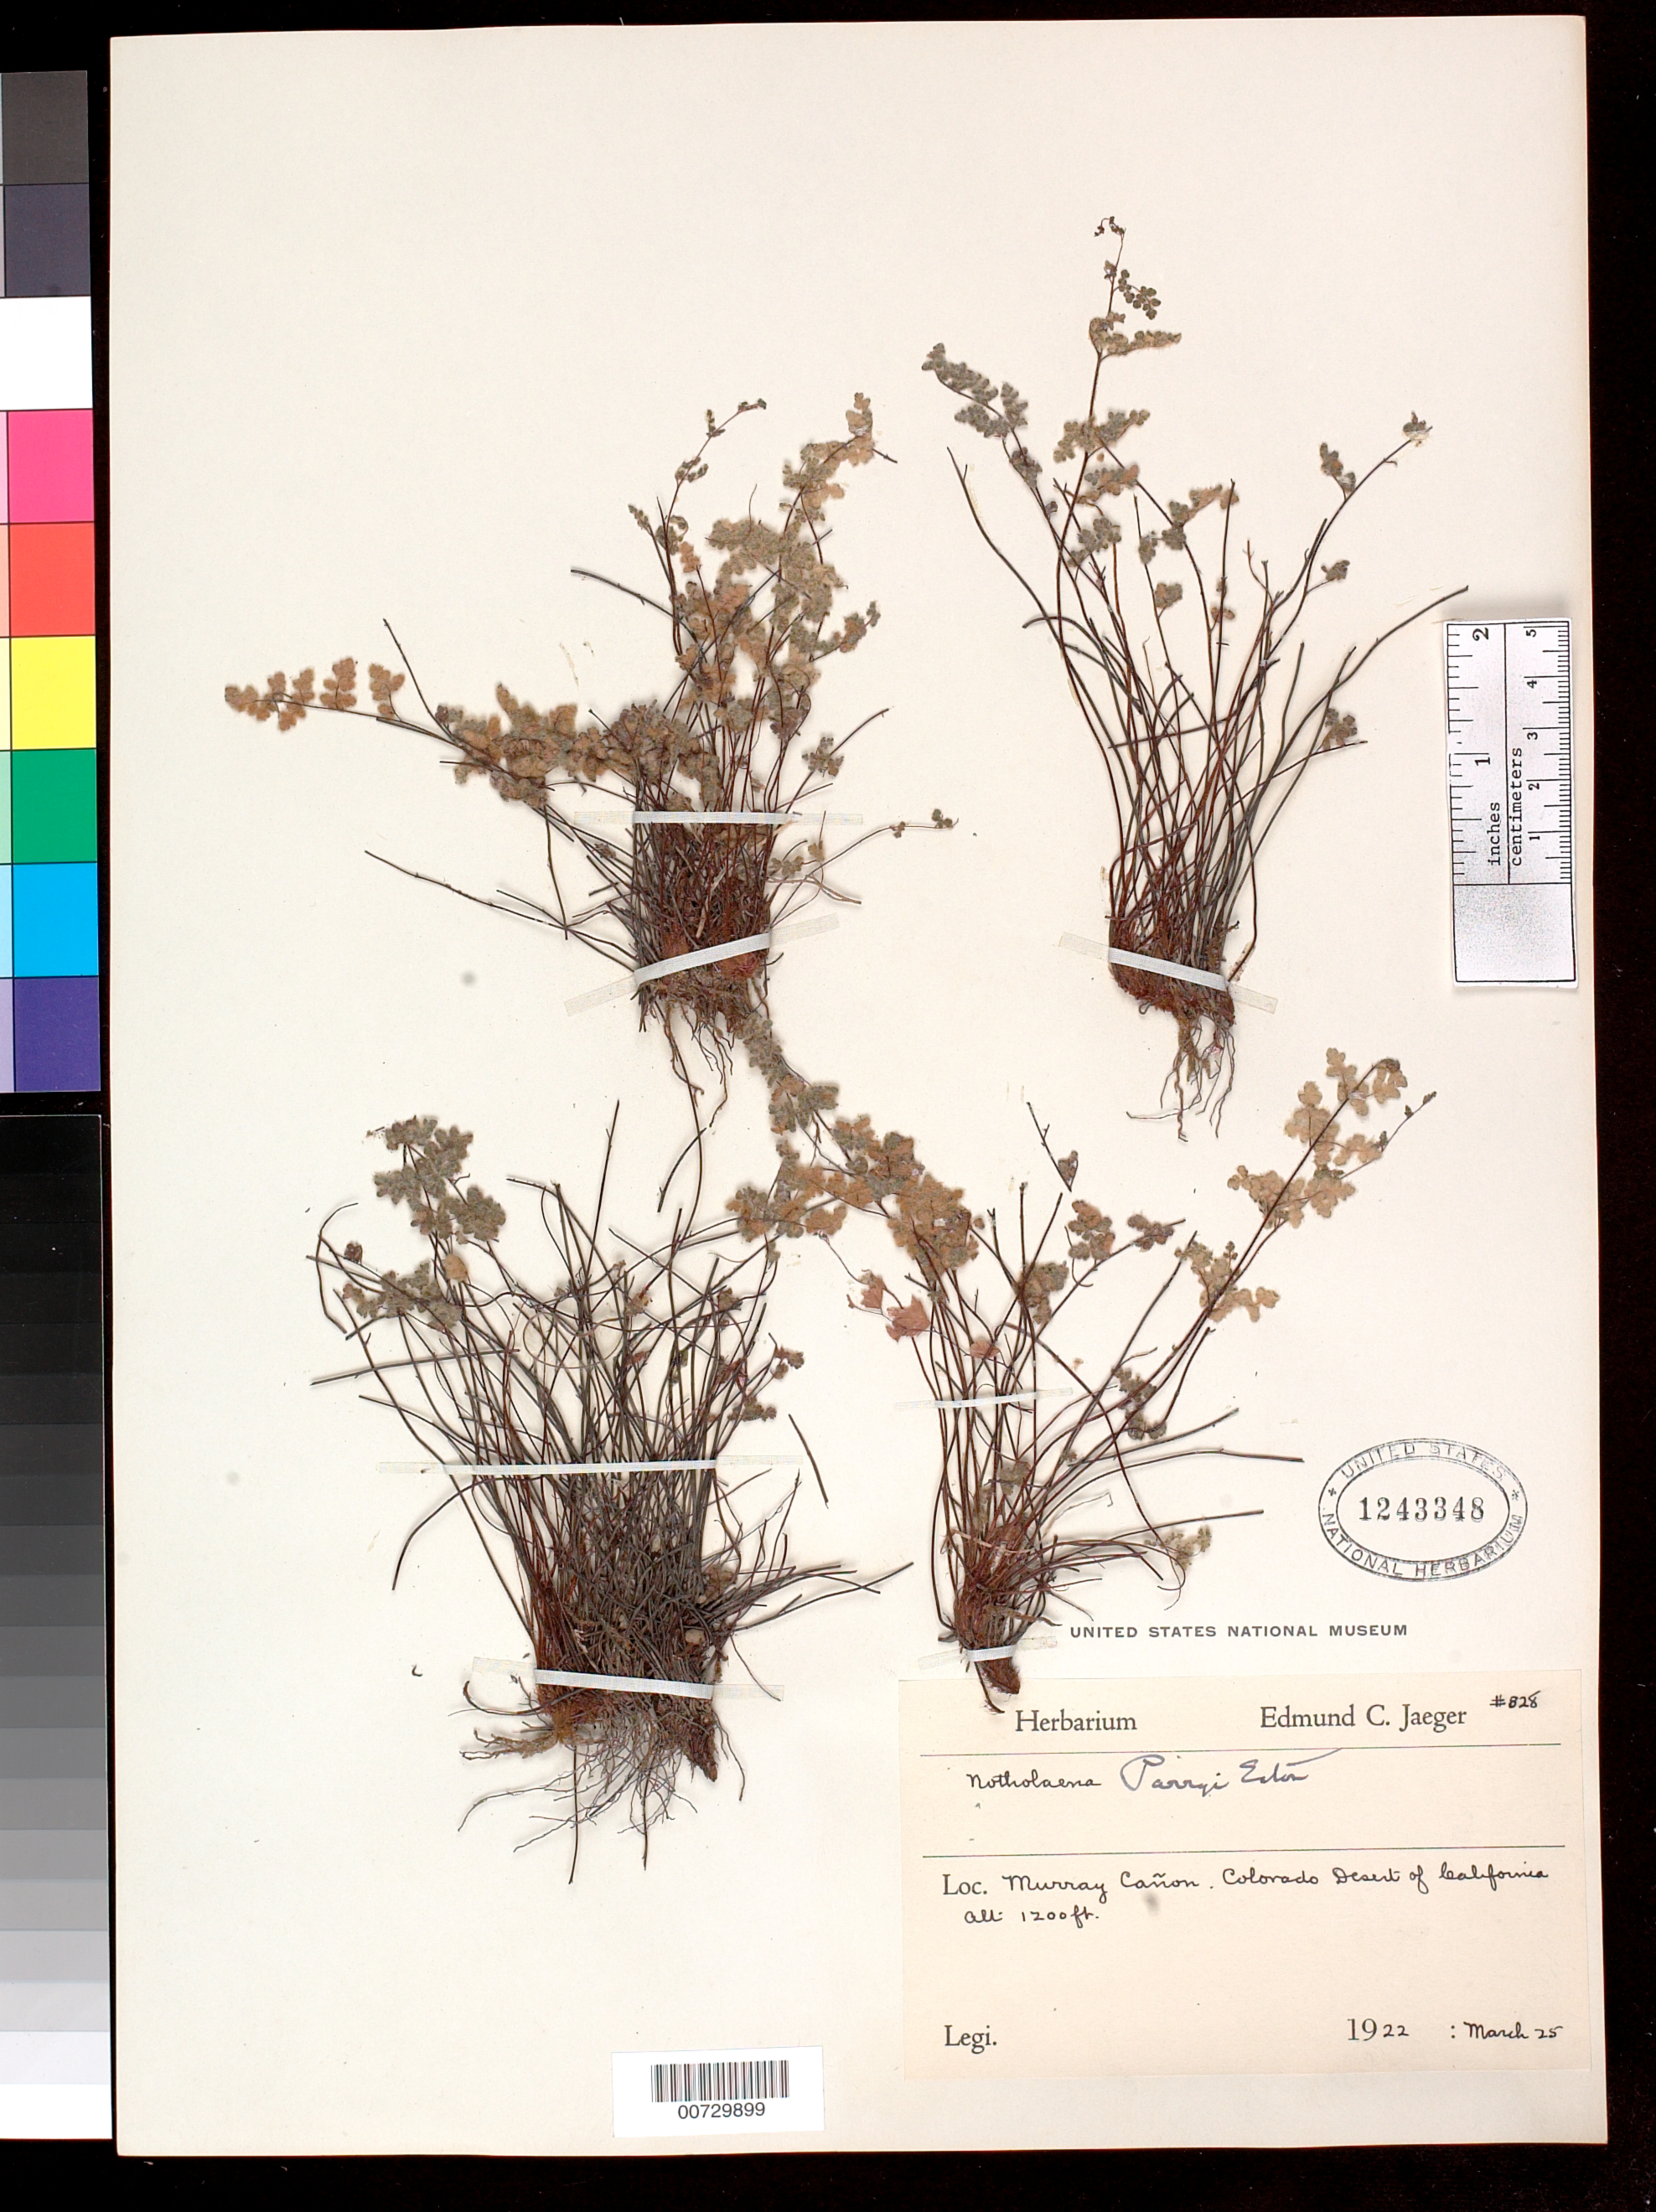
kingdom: Plantae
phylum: Tracheophyta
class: Polypodiopsida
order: Polypodiales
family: Pteridaceae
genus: Myriopteris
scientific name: Myriopteris parryi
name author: (D.C. Eaton) Grusz & Windham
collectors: E. Jaeger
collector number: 828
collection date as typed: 25 Mar 1922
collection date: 1922-03-25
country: United States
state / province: California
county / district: Riverside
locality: Murray Cañon. Colorado desert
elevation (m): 366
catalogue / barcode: US 1243348